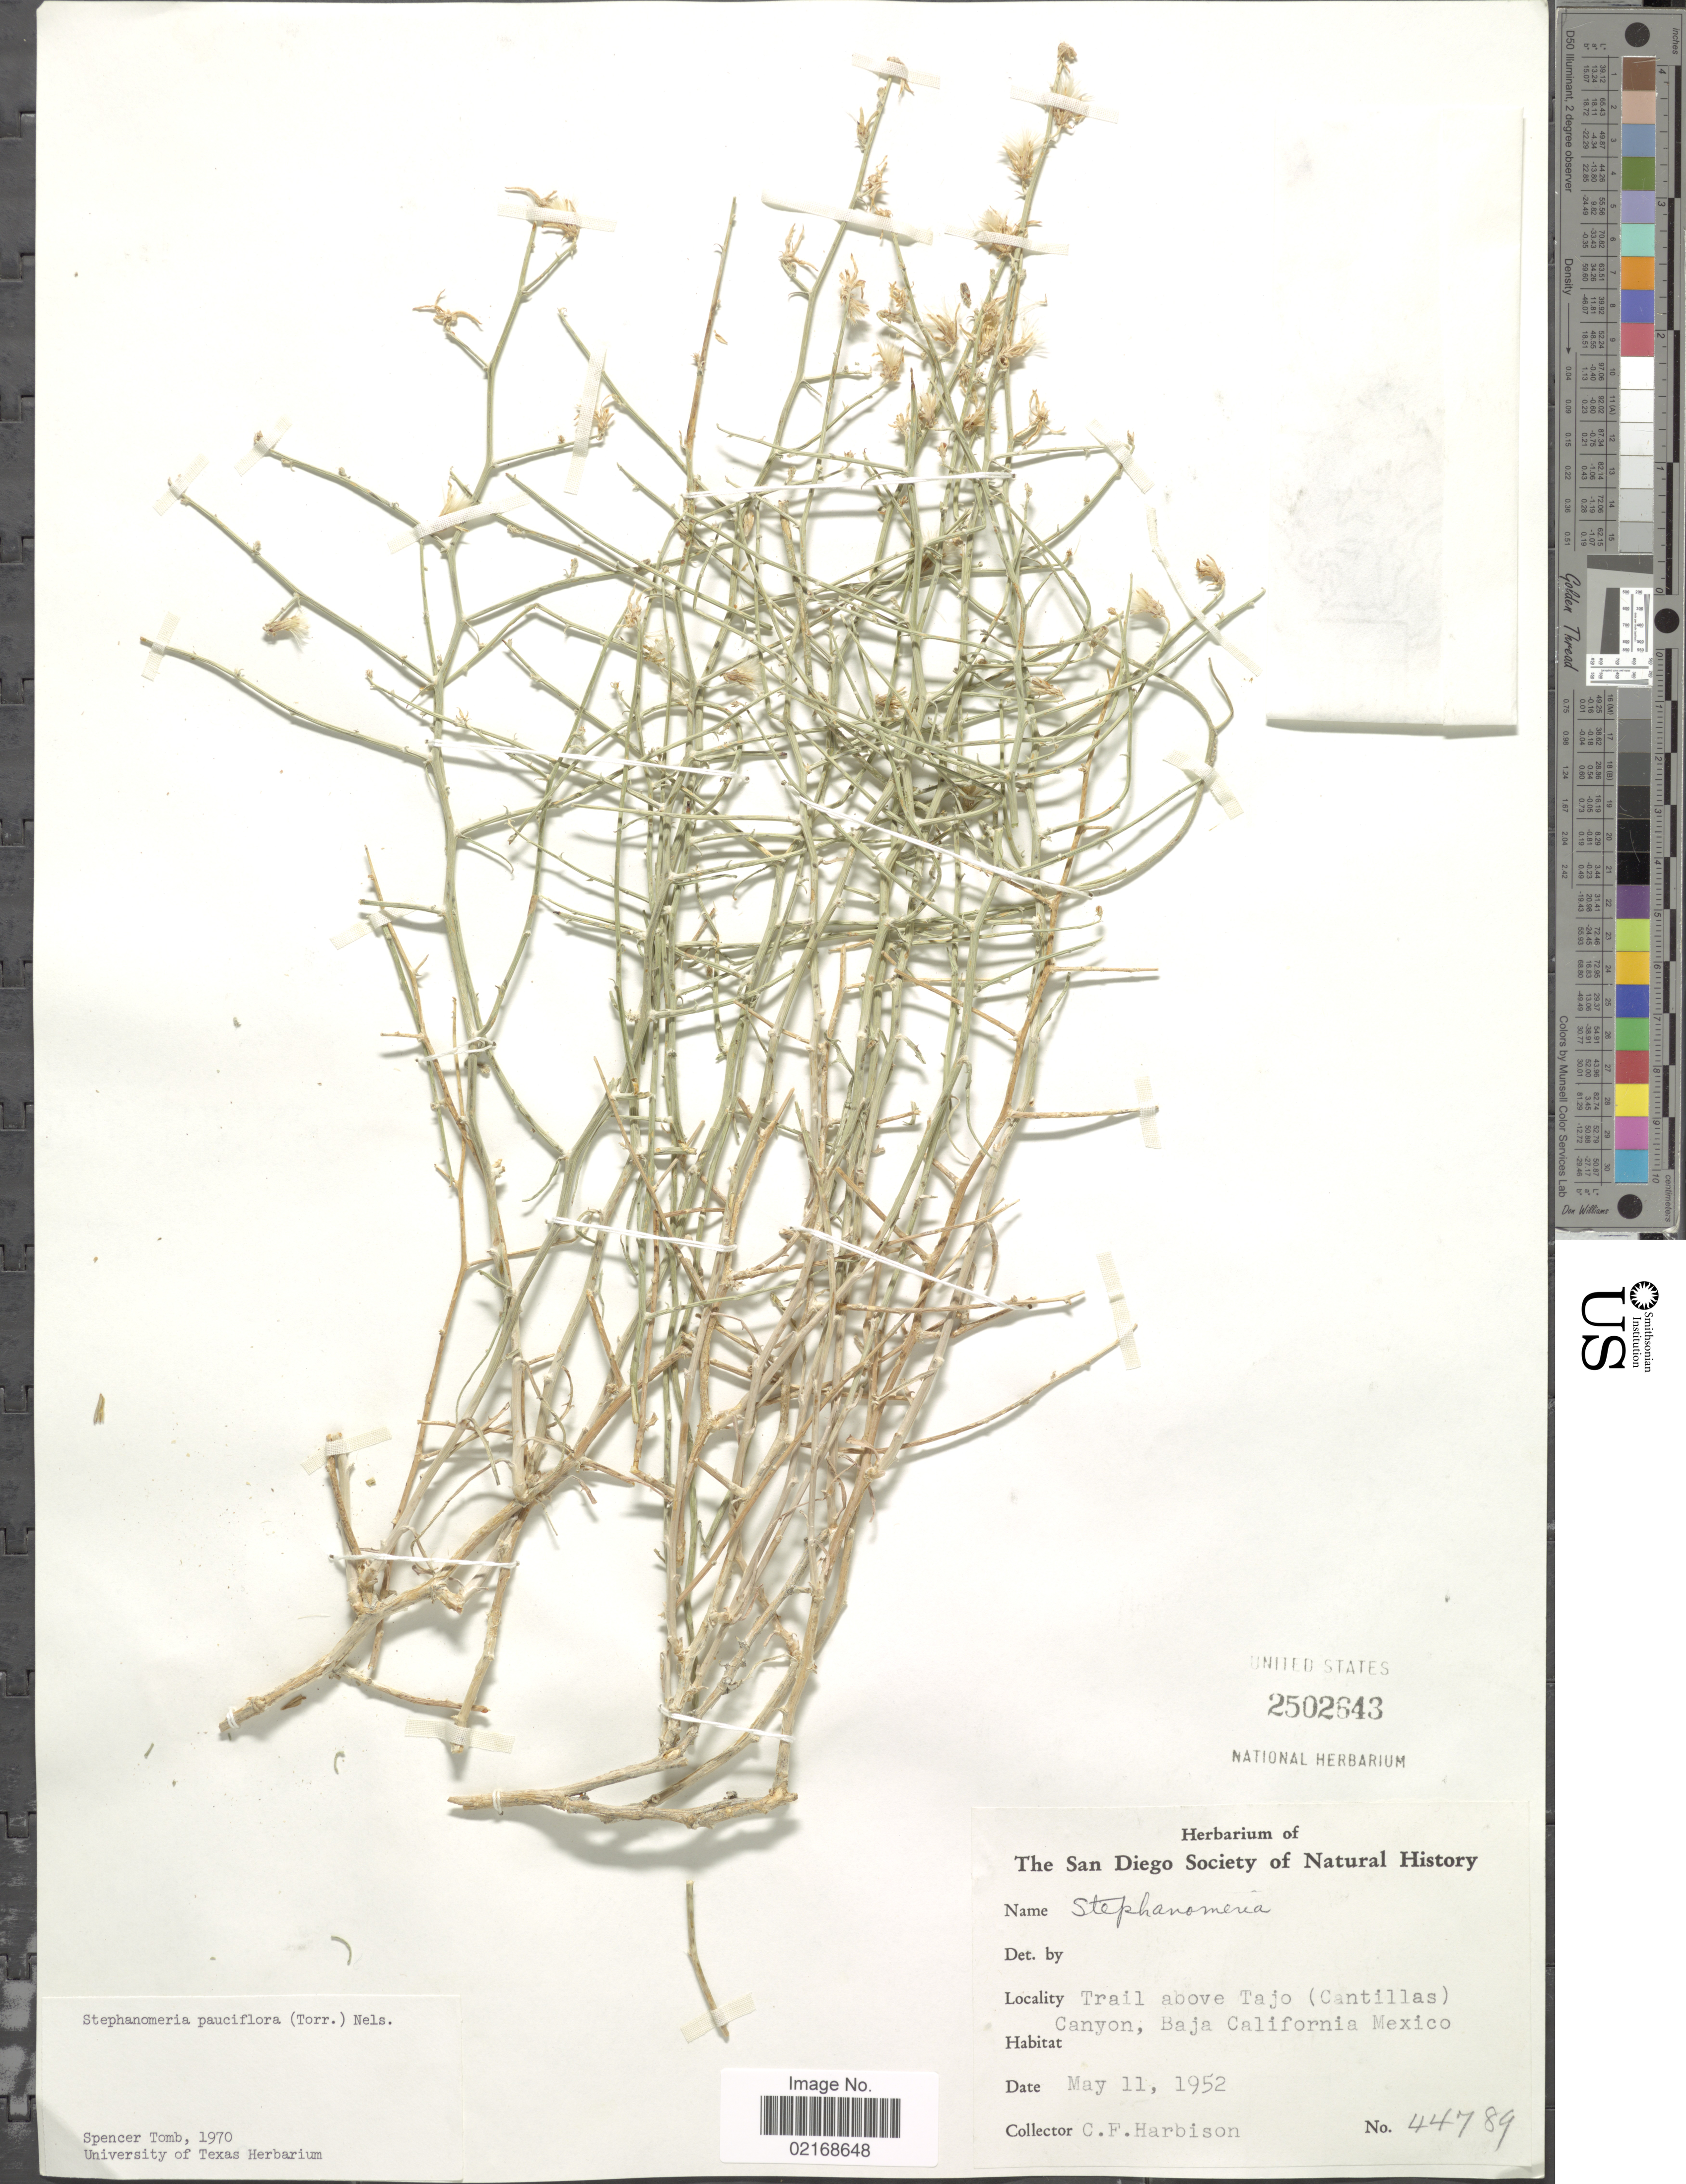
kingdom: Plantae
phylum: Tracheophyta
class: Magnoliopsida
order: Asterales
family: Asteraceae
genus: Stephanomeria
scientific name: Stephanomeria pauciflora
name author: (Torr.) A. Nelson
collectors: C. F. Harbison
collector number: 44789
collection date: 1952-05-11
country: Mexico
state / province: Baja California Norte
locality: Trail above Tajo (Cantillas) Canyon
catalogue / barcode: US 2502643